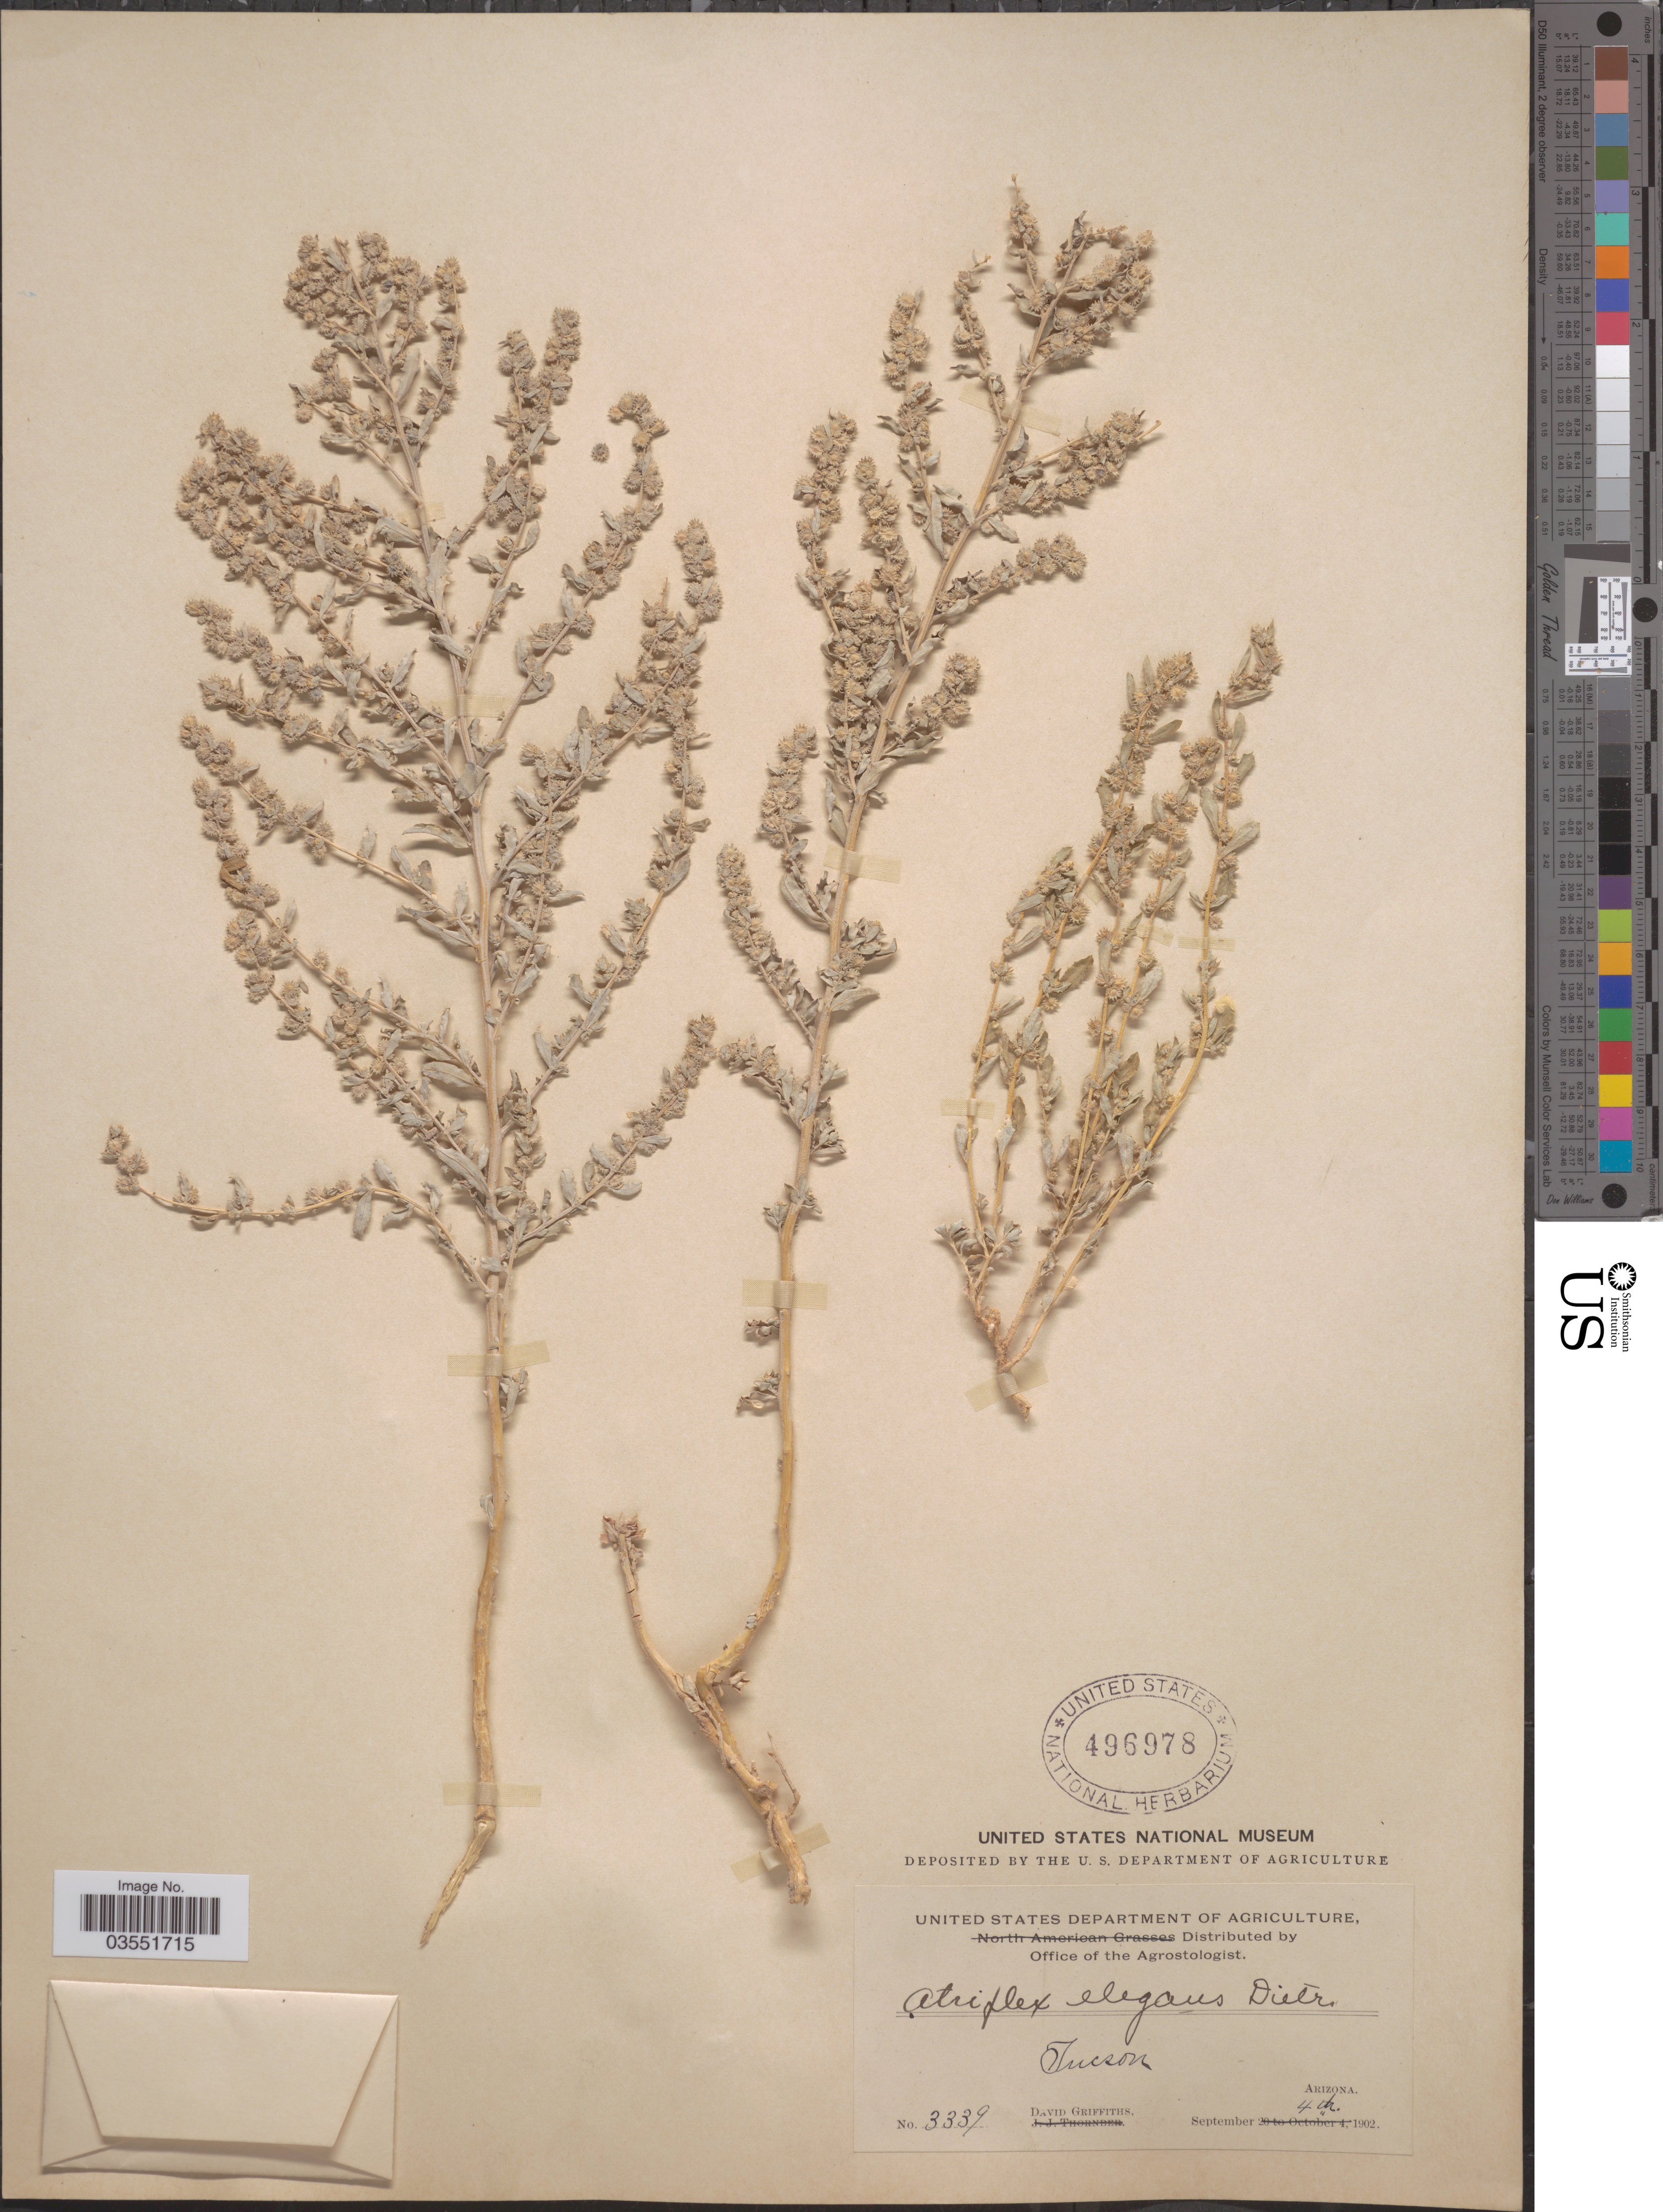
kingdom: Plantae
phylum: Tracheophyta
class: Magnoliopsida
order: Caryophyllales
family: Amaranthaceae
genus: Atriplex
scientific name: Atriplex elegans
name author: (Moq.) D. Dietr.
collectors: D. Griffiths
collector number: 3339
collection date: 1902-09-04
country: United States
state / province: Arizona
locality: Tucson.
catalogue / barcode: US 496978